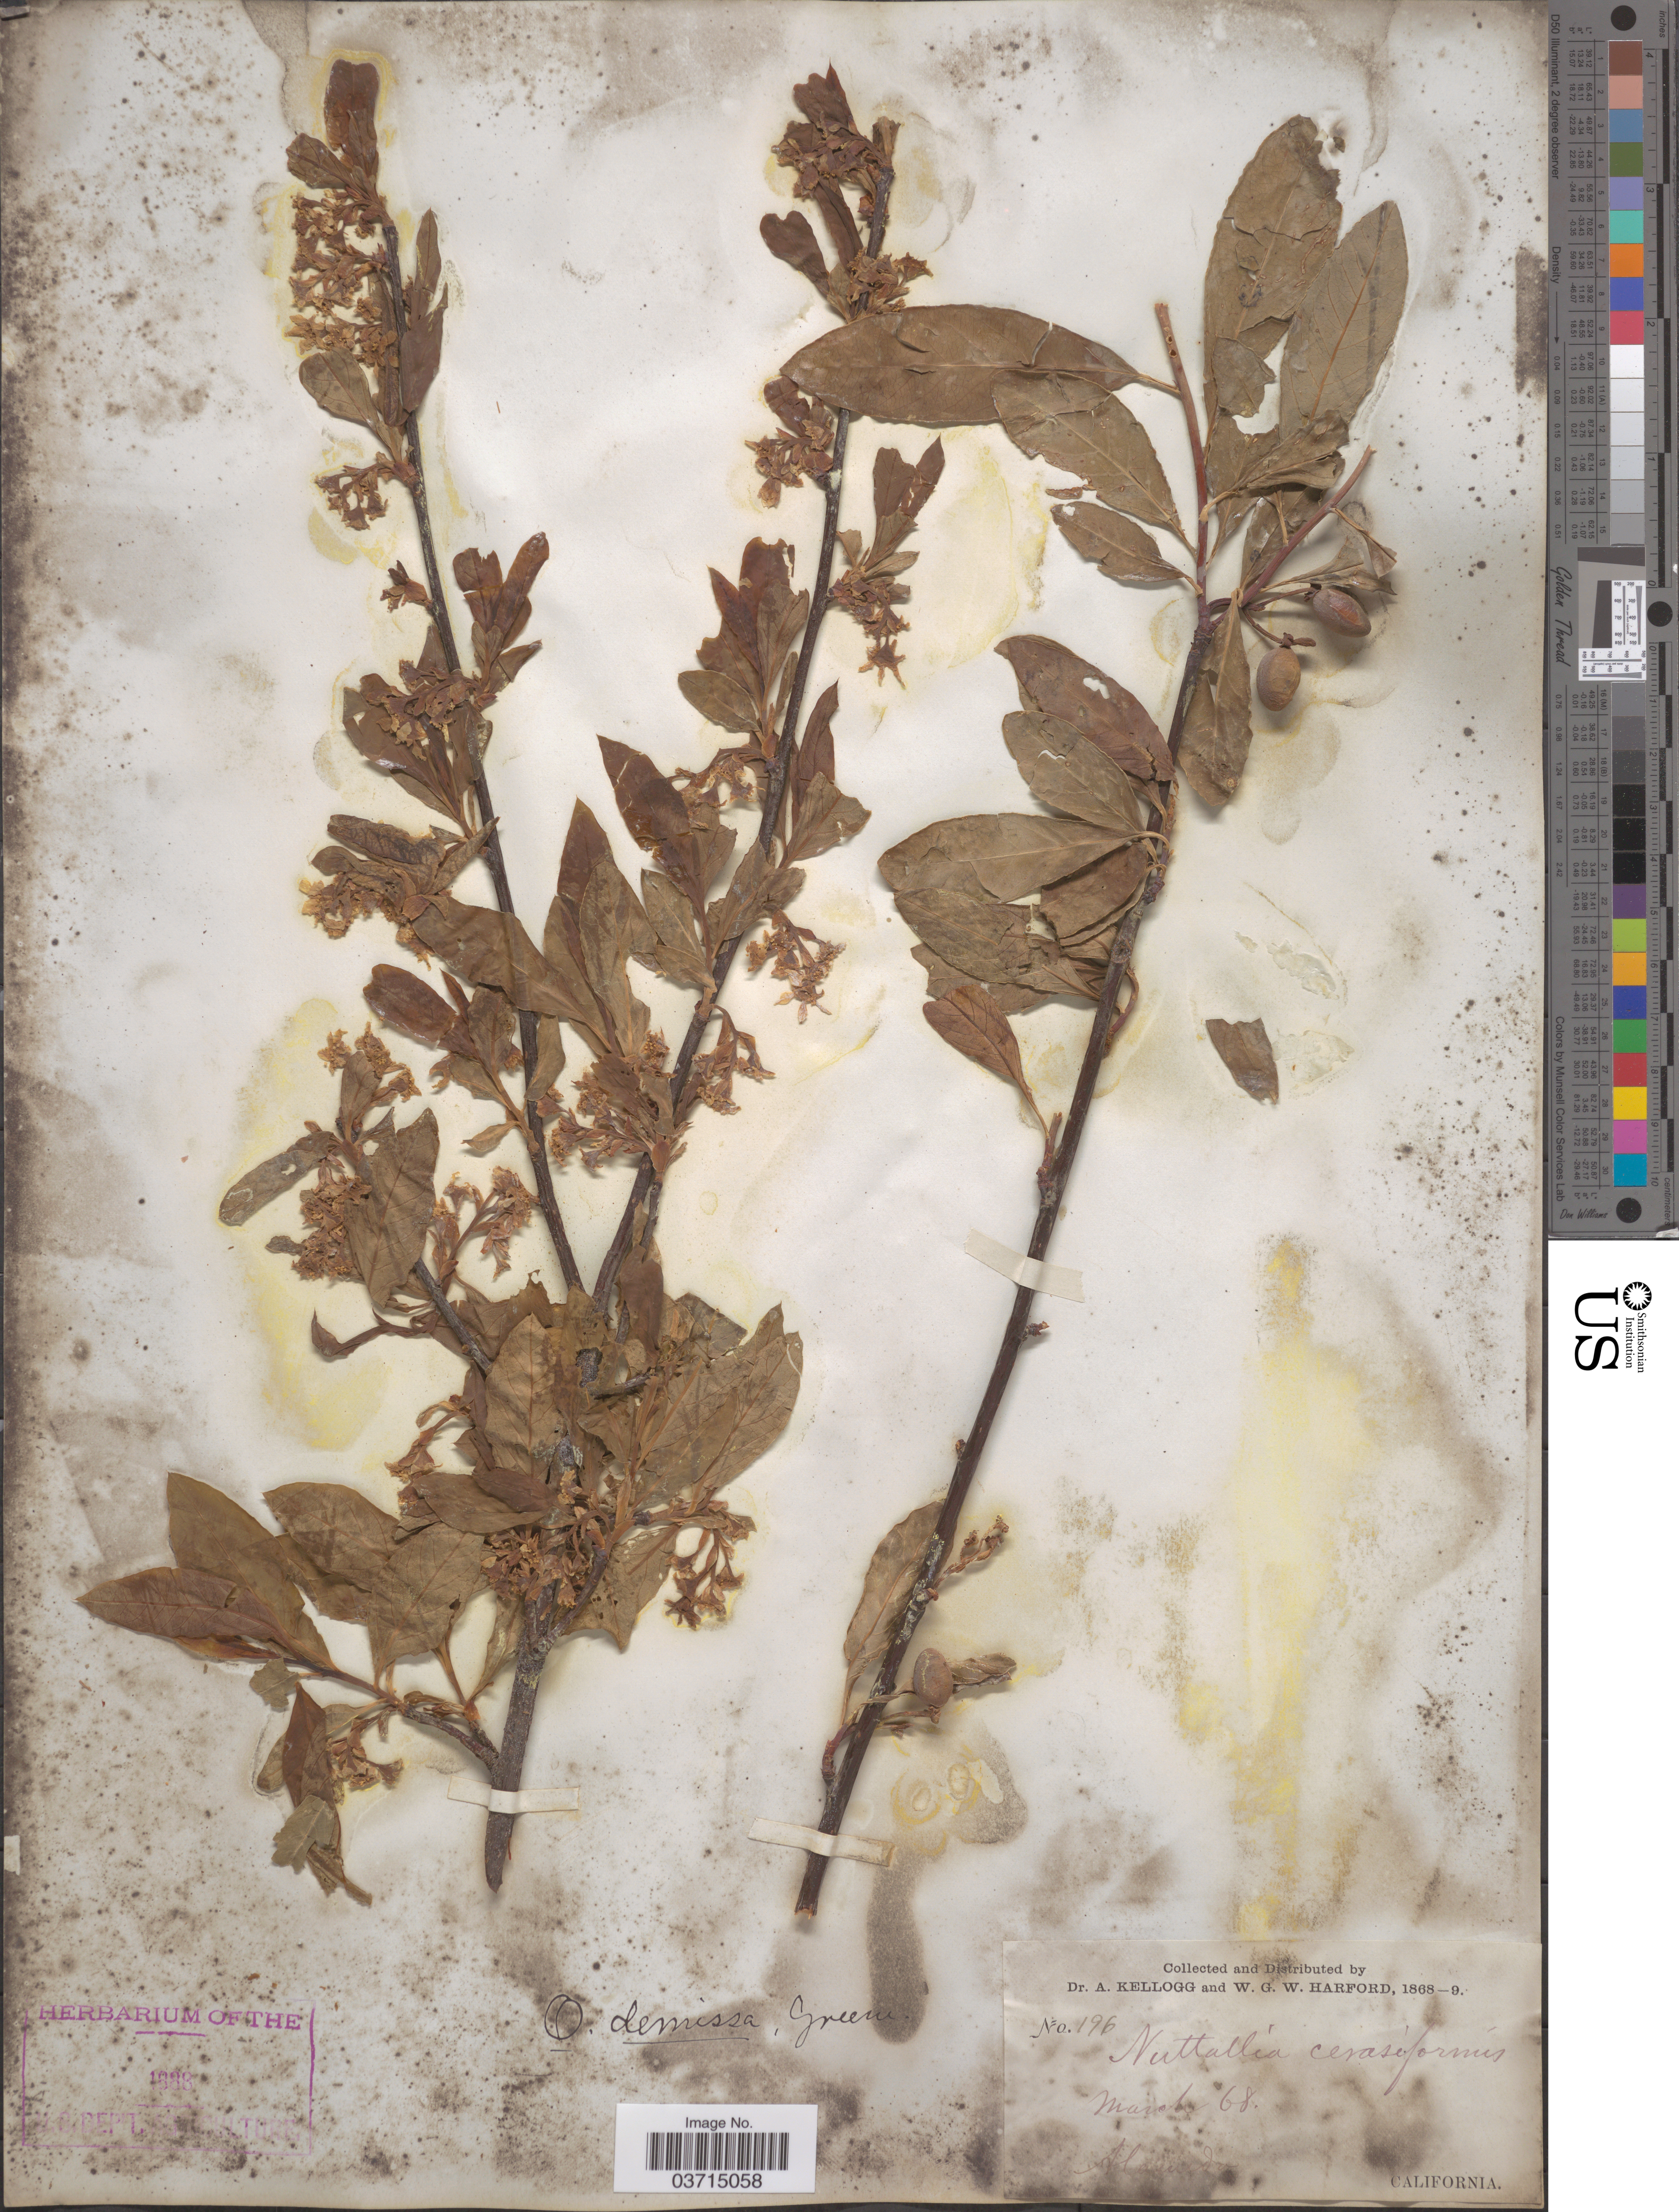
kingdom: Plantae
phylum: Tracheophyta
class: Magnoliopsida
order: Rosales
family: Rosaceae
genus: Oemleria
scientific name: Oemleria cerasiformis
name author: (Torr. & A. Gray ex Hook. & Arn.) J.W. Landon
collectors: A. Kellogg & W. G. W. Harford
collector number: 196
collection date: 1868-03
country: United States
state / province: California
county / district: Alameda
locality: Alameda.